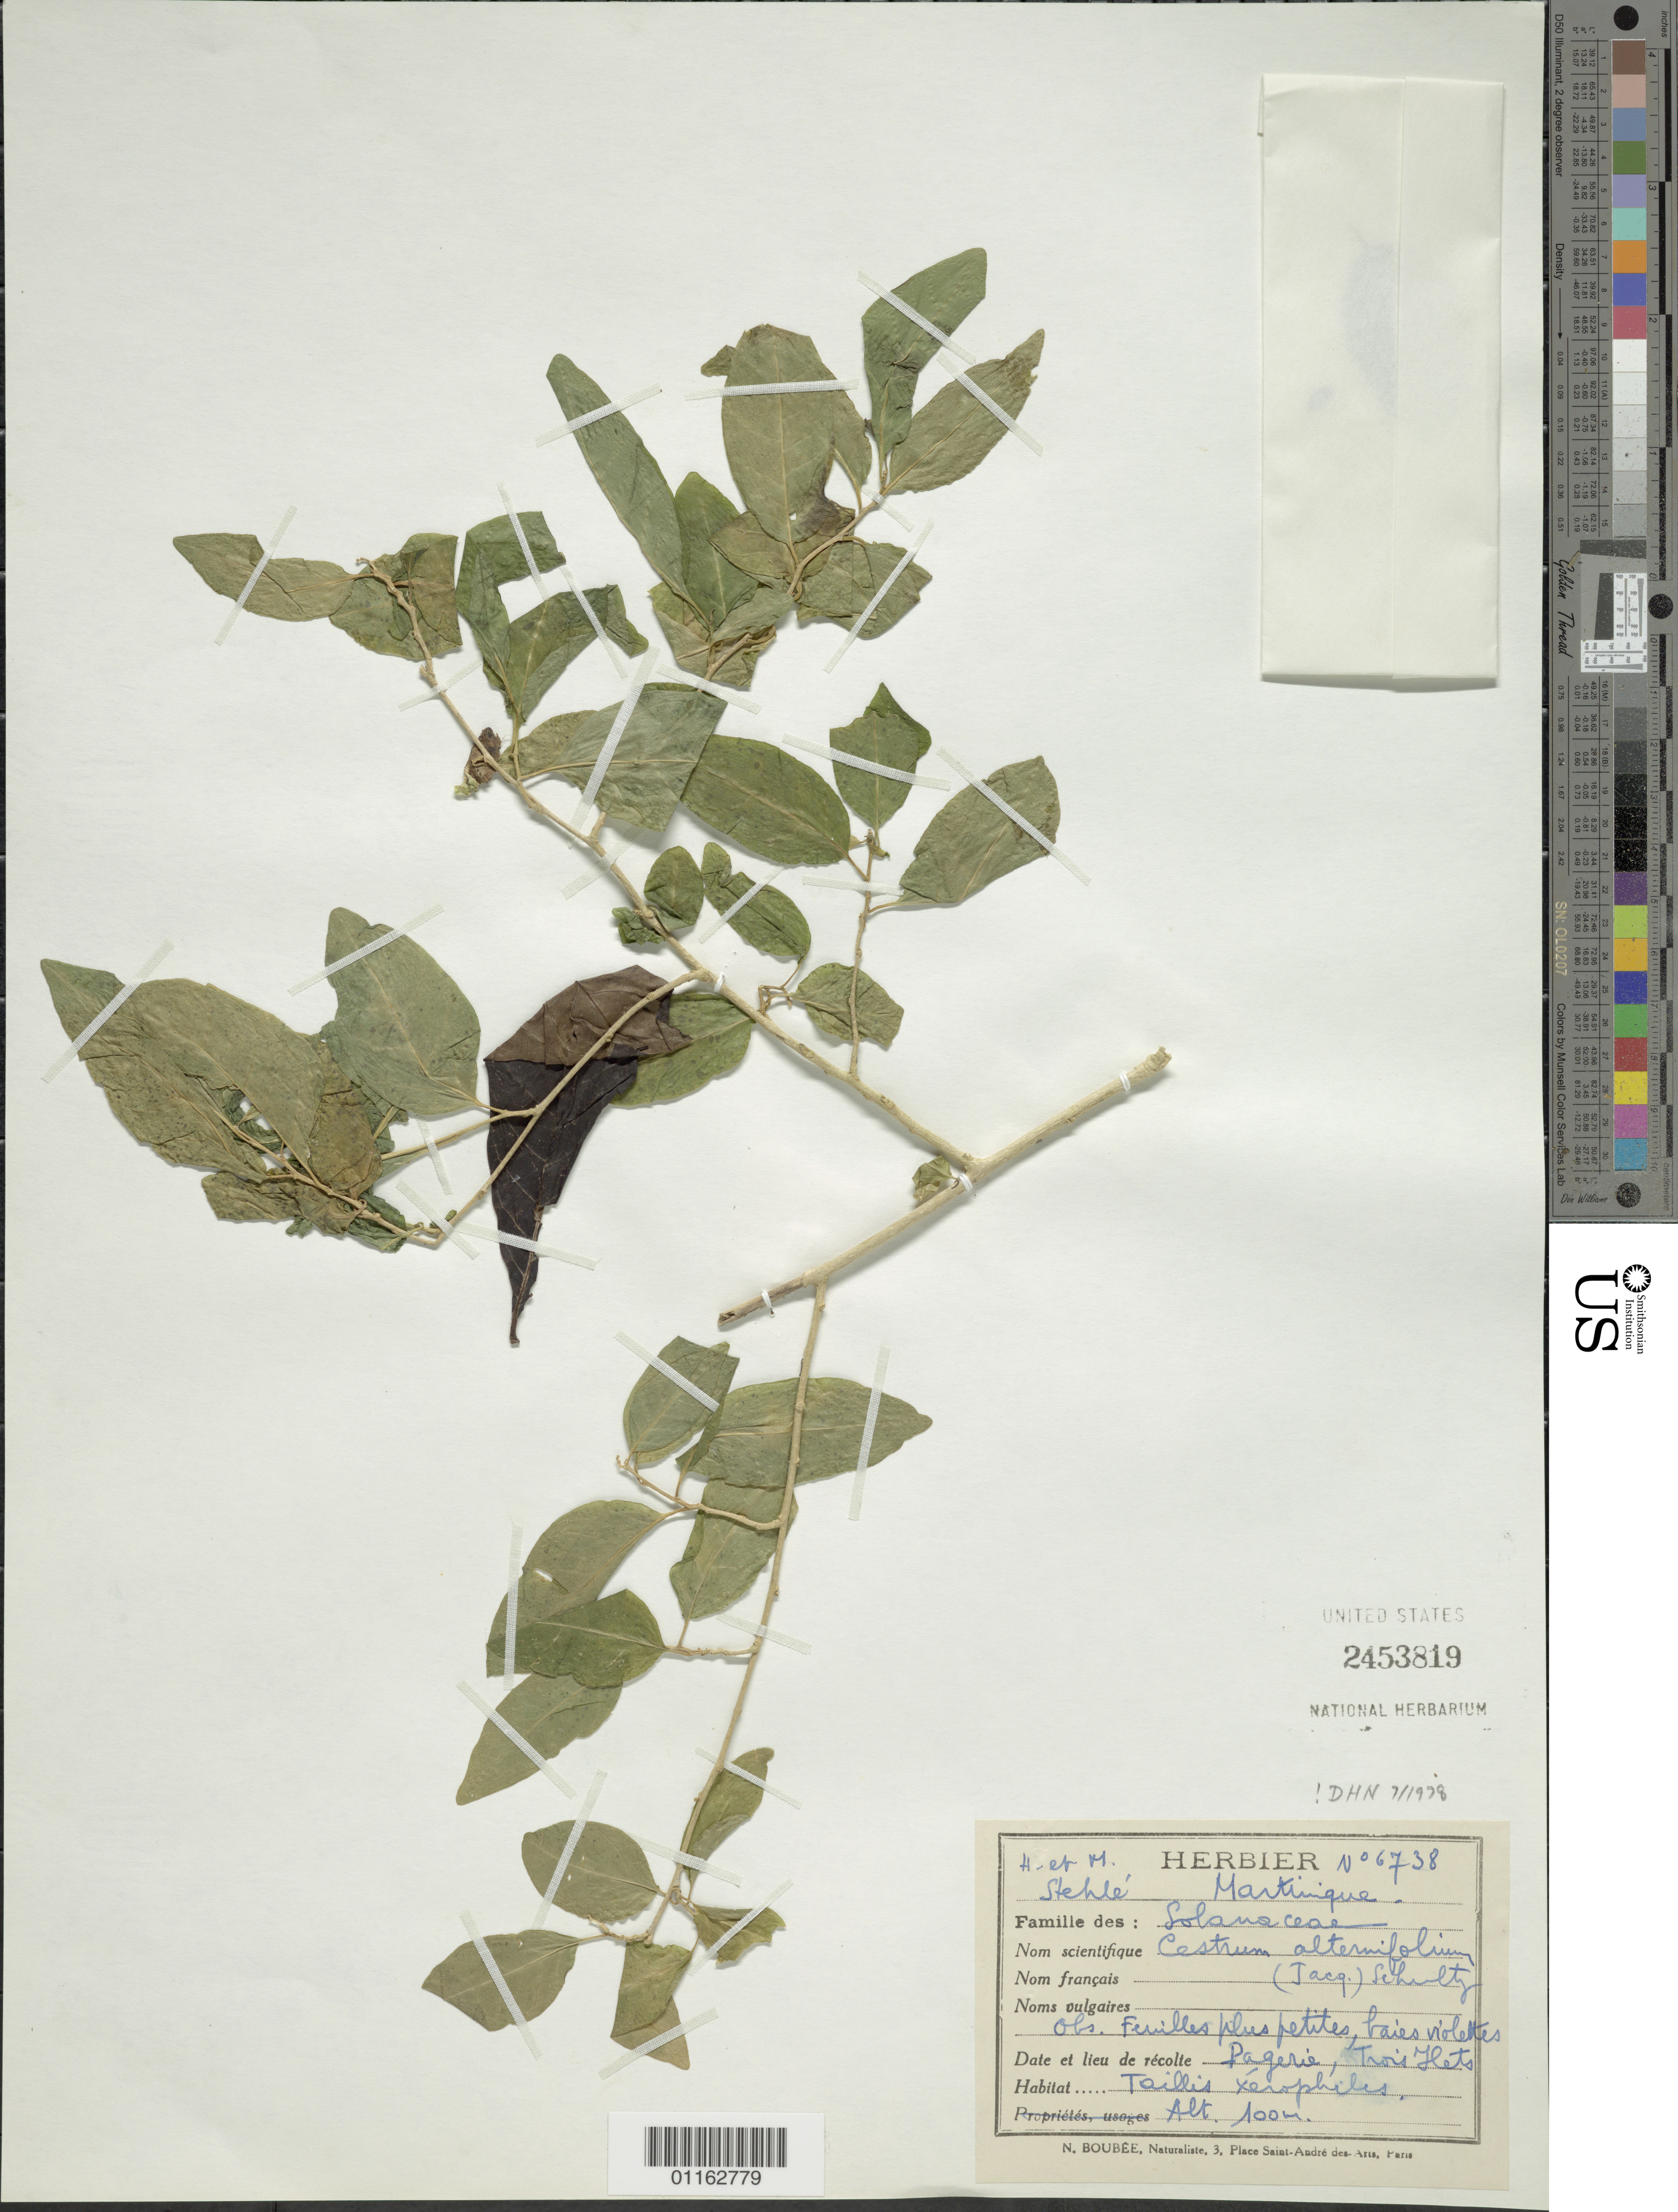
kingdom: Plantae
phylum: Tracheophyta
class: Magnoliopsida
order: Solanales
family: Solanaceae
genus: Cestrum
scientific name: Cestrum alternifolium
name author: (Jacq.) O.E. Schulz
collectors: H. Stehlé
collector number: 6738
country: Martinique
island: Martinique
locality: Pagerie, Trois Ilets; Taillis Xerophiles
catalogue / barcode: US 2453819